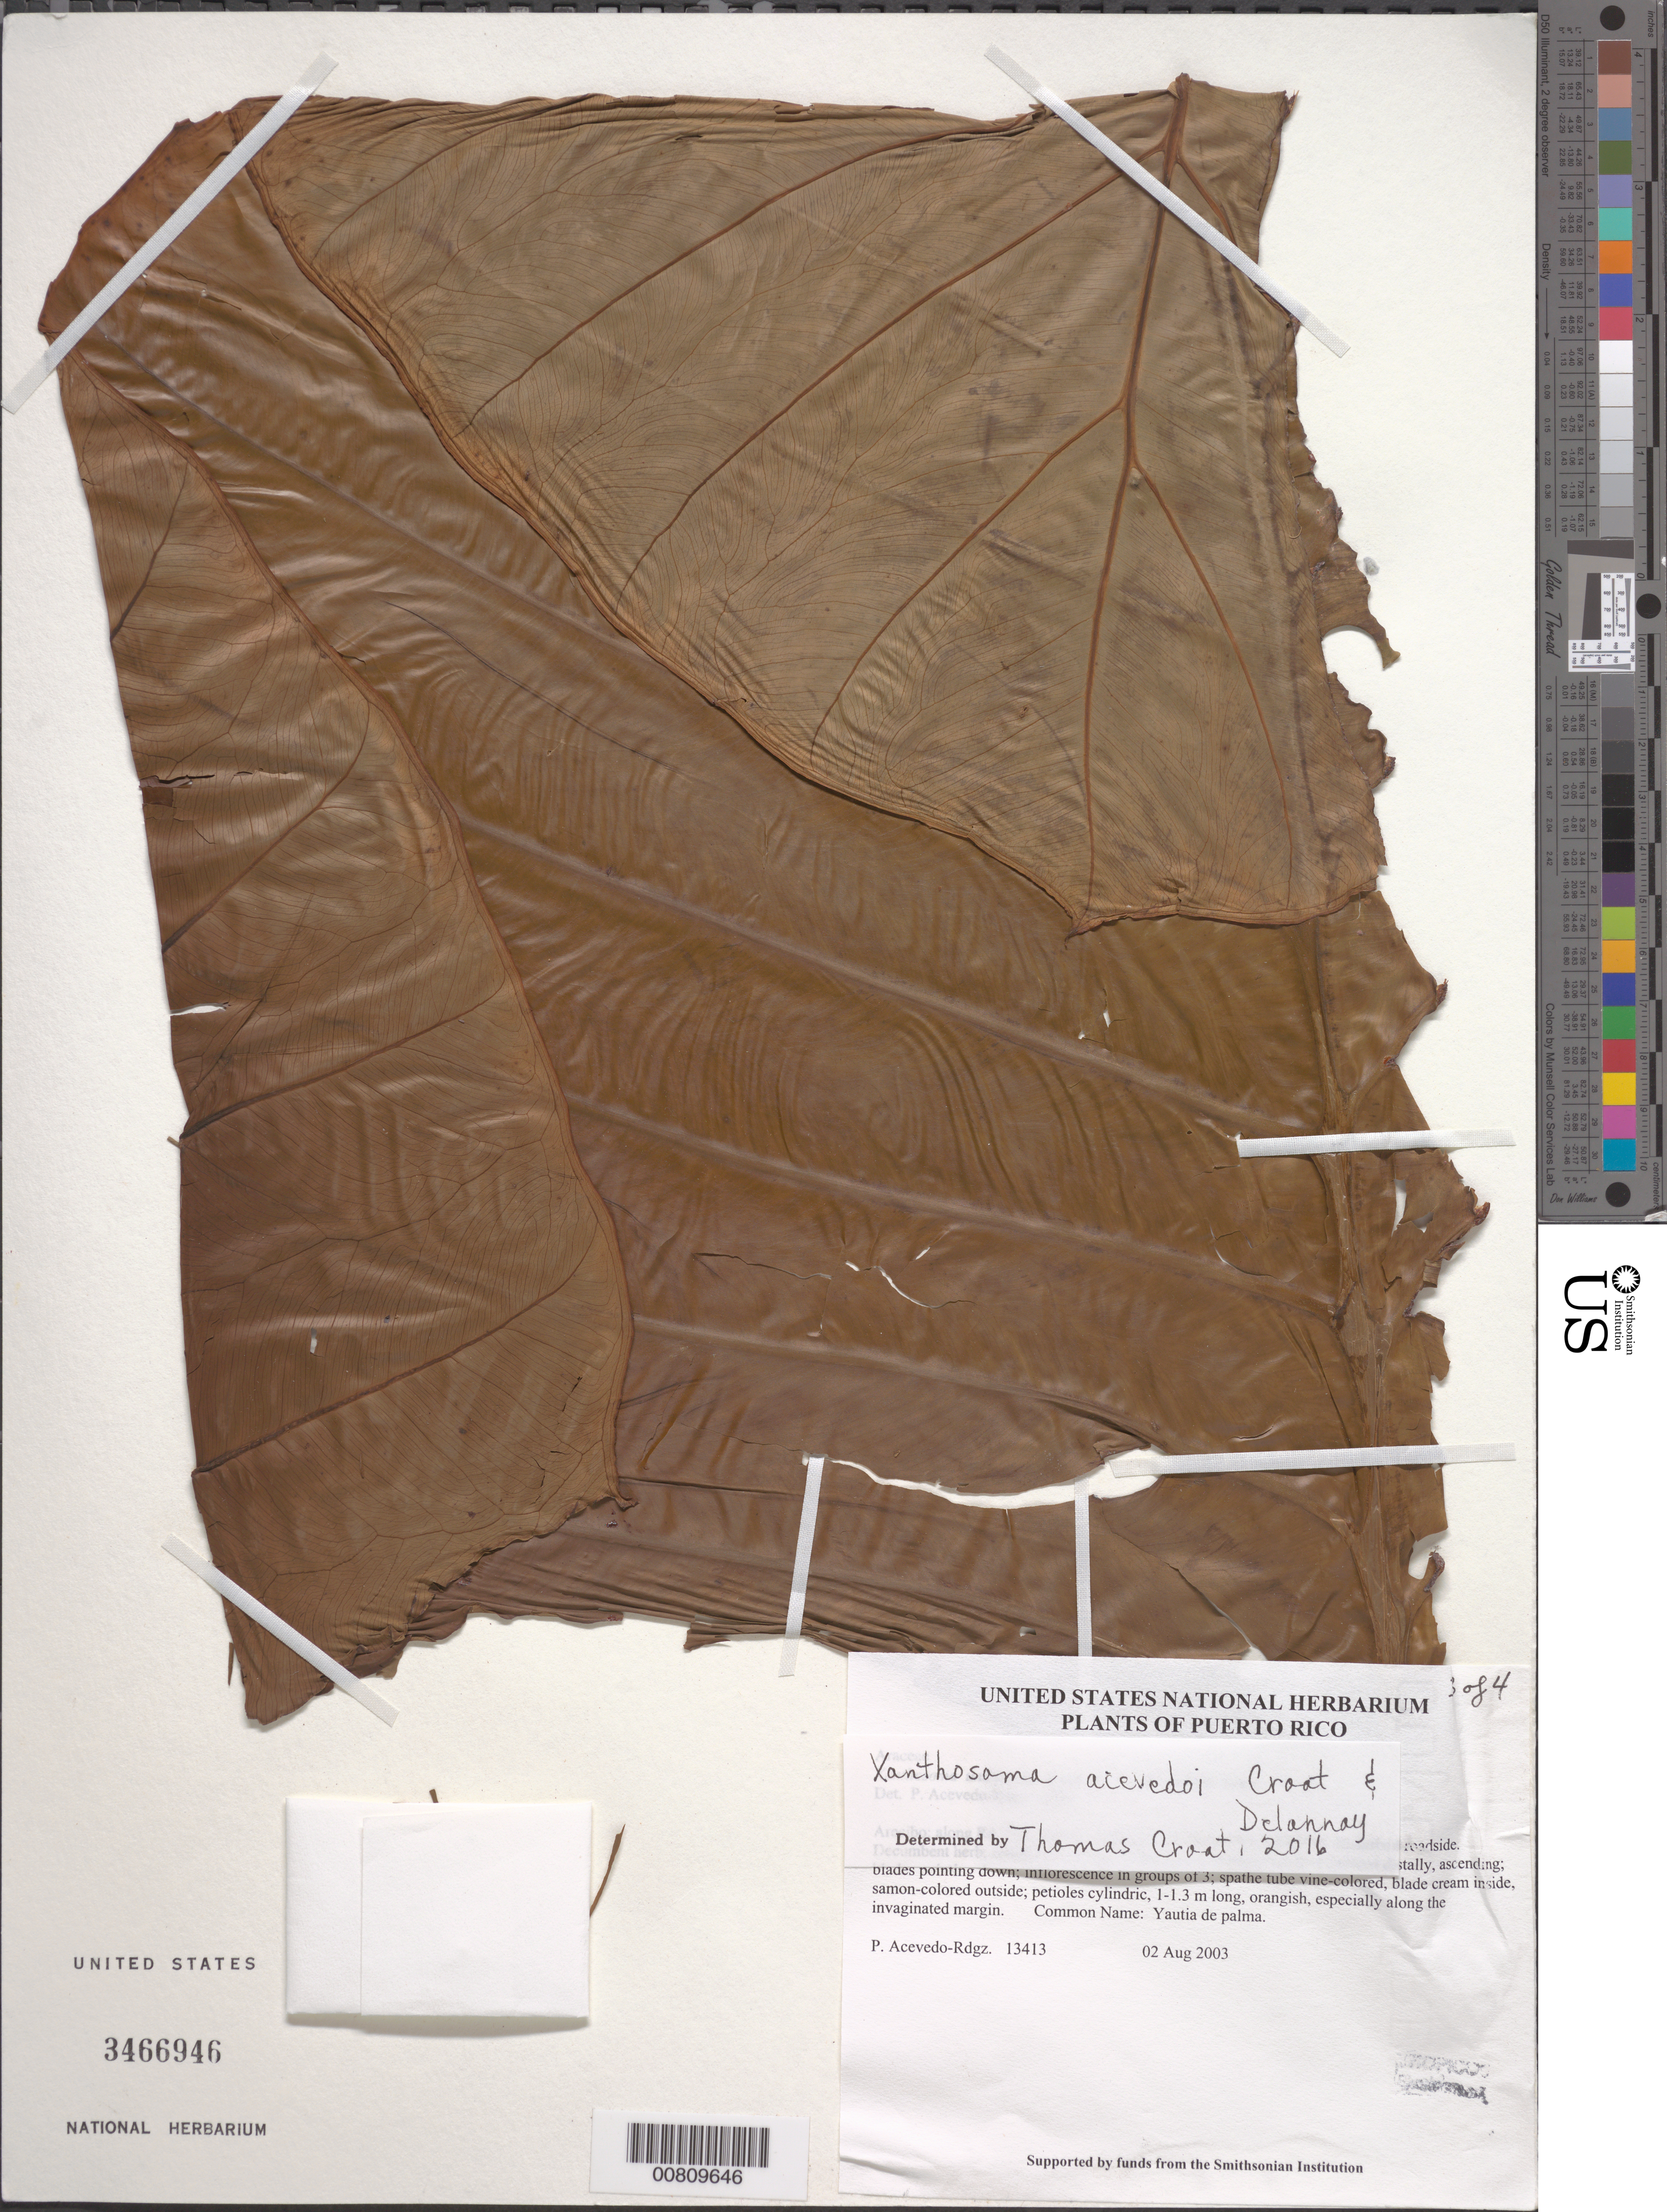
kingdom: Plantae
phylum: Tracheophyta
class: Liliopsida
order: Alismatales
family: Araceae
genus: Xanthosoma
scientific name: Xanthosoma acevedoi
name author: Croat & Delannay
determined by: Croat, Thomas B., Missouri Botanical Garden (MO)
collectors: P. Acevedo-Rodr.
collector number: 13413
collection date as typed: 02 Aug 2003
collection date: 2003-08-02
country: Puerto Rico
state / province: Arecibo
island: Puerto Rico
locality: Arecibo: along Rd. 123.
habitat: Disturbed roadside.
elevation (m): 107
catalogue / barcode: US 3466946